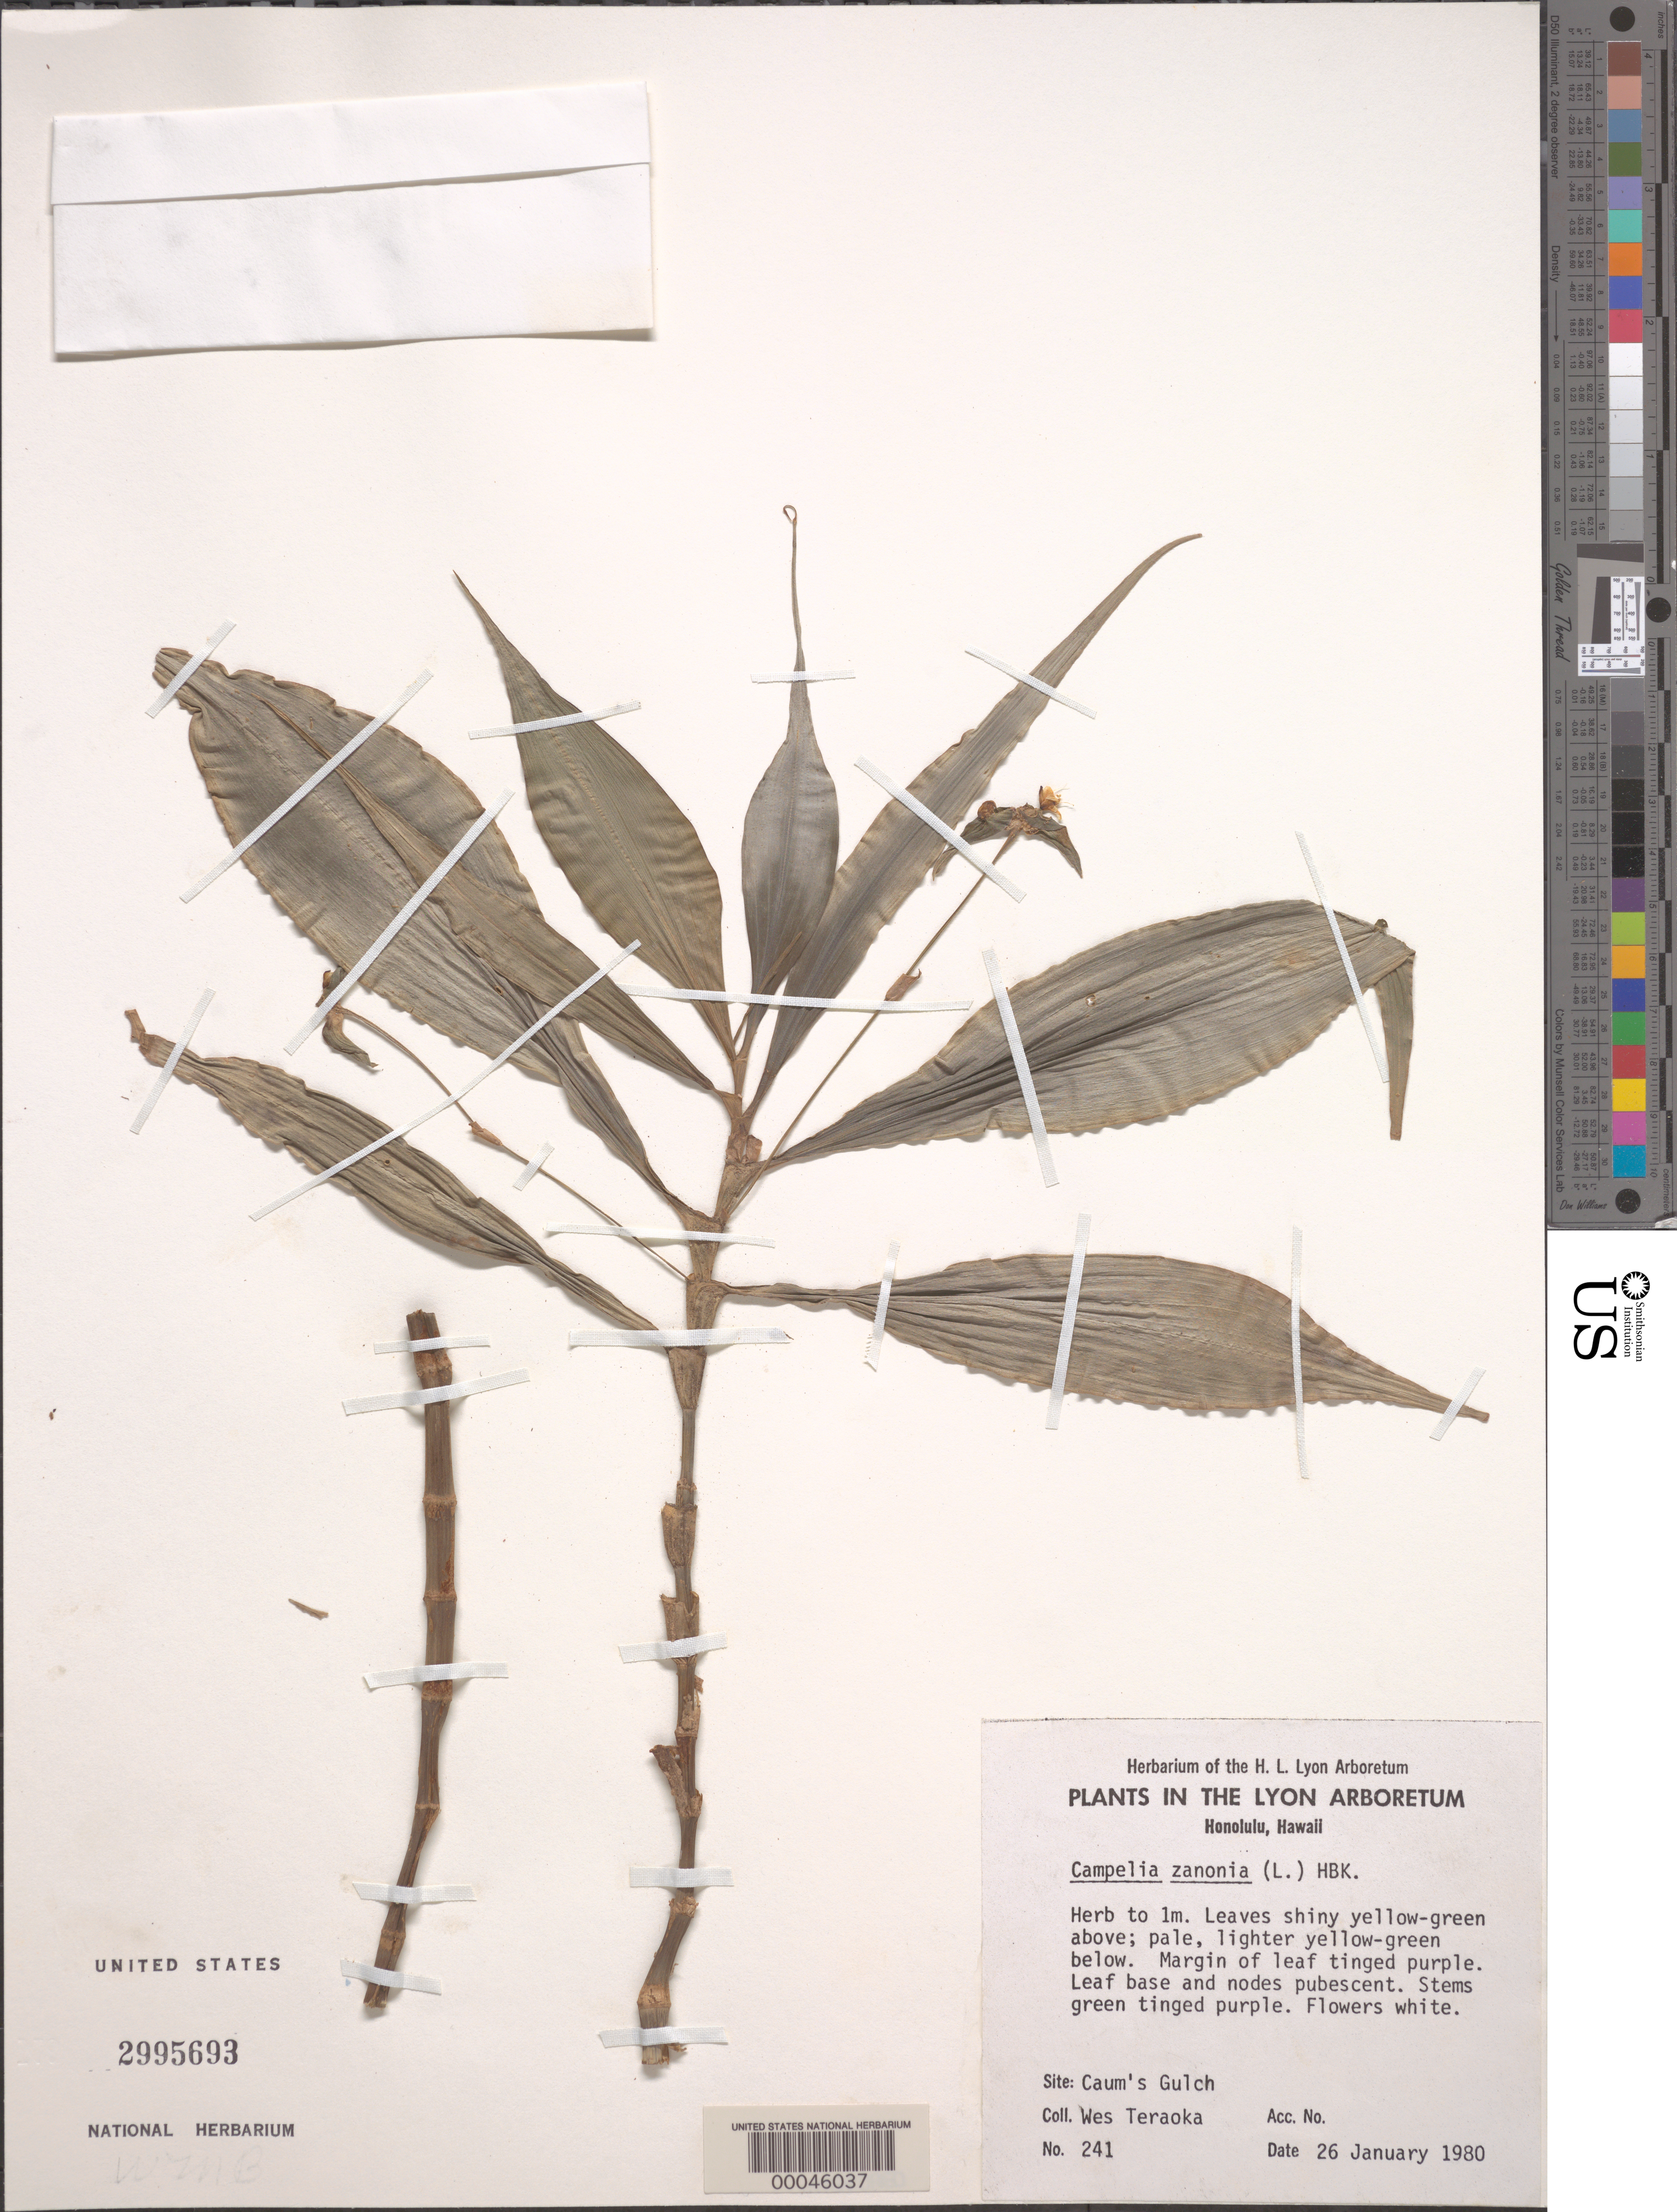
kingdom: Plantae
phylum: Tracheophyta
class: Liliopsida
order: Commelinales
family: Commelinaceae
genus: Tradescantia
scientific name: Tradescantia zanonia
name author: (L.) Sw.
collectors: W. Teraoka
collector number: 241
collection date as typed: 26 Jan 1980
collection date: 1980-01-26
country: United States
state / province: Hawaii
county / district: Honolulu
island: Oahu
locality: Lyon Arboretum, Honolulu; Caum's gulch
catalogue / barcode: US 2995693